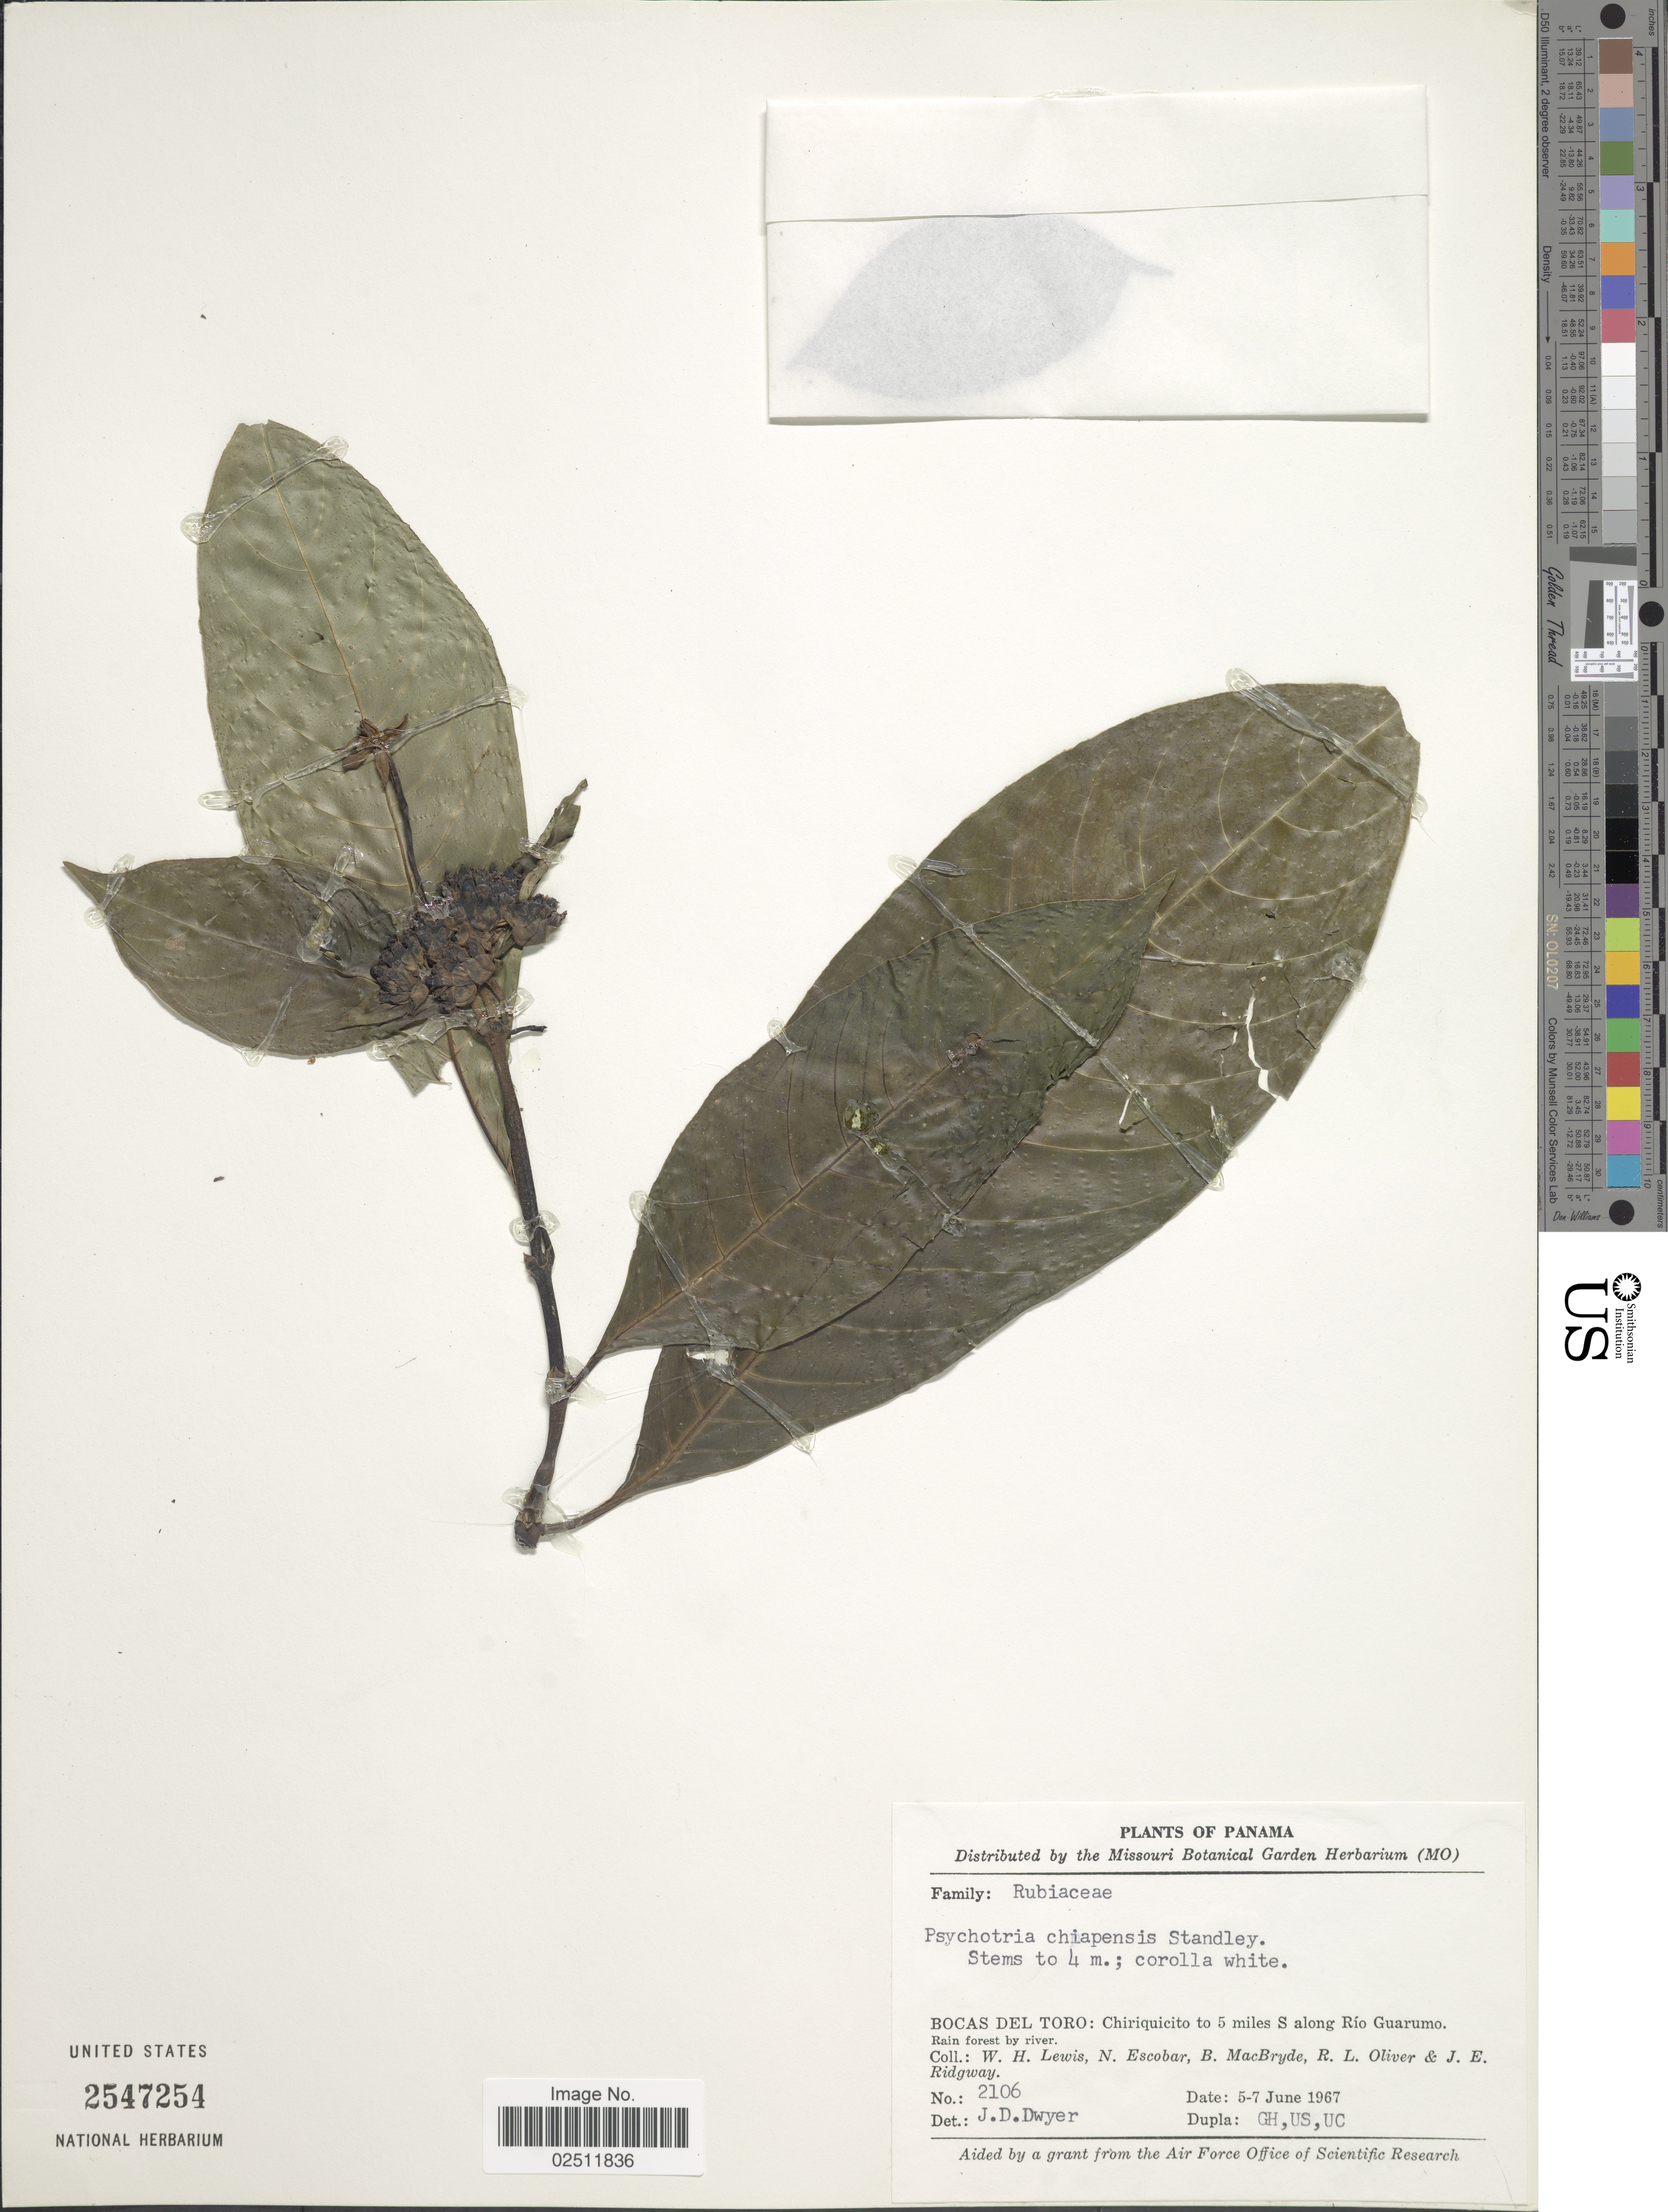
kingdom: Plantae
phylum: Tracheophyta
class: Magnoliopsida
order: Gentianales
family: Rubiaceae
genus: Psychotria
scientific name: Psychotria chiapensis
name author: Standl.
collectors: W. H. Lewis, N. Escobar, B. MacBryde, R. Oliver & J. Ridgway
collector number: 2106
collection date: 1967-06-05/1967-06-07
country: Panama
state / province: Bocas del Toro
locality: Chiriquicito to 5 miles S along Rio Guarumo.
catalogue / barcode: US 2547254